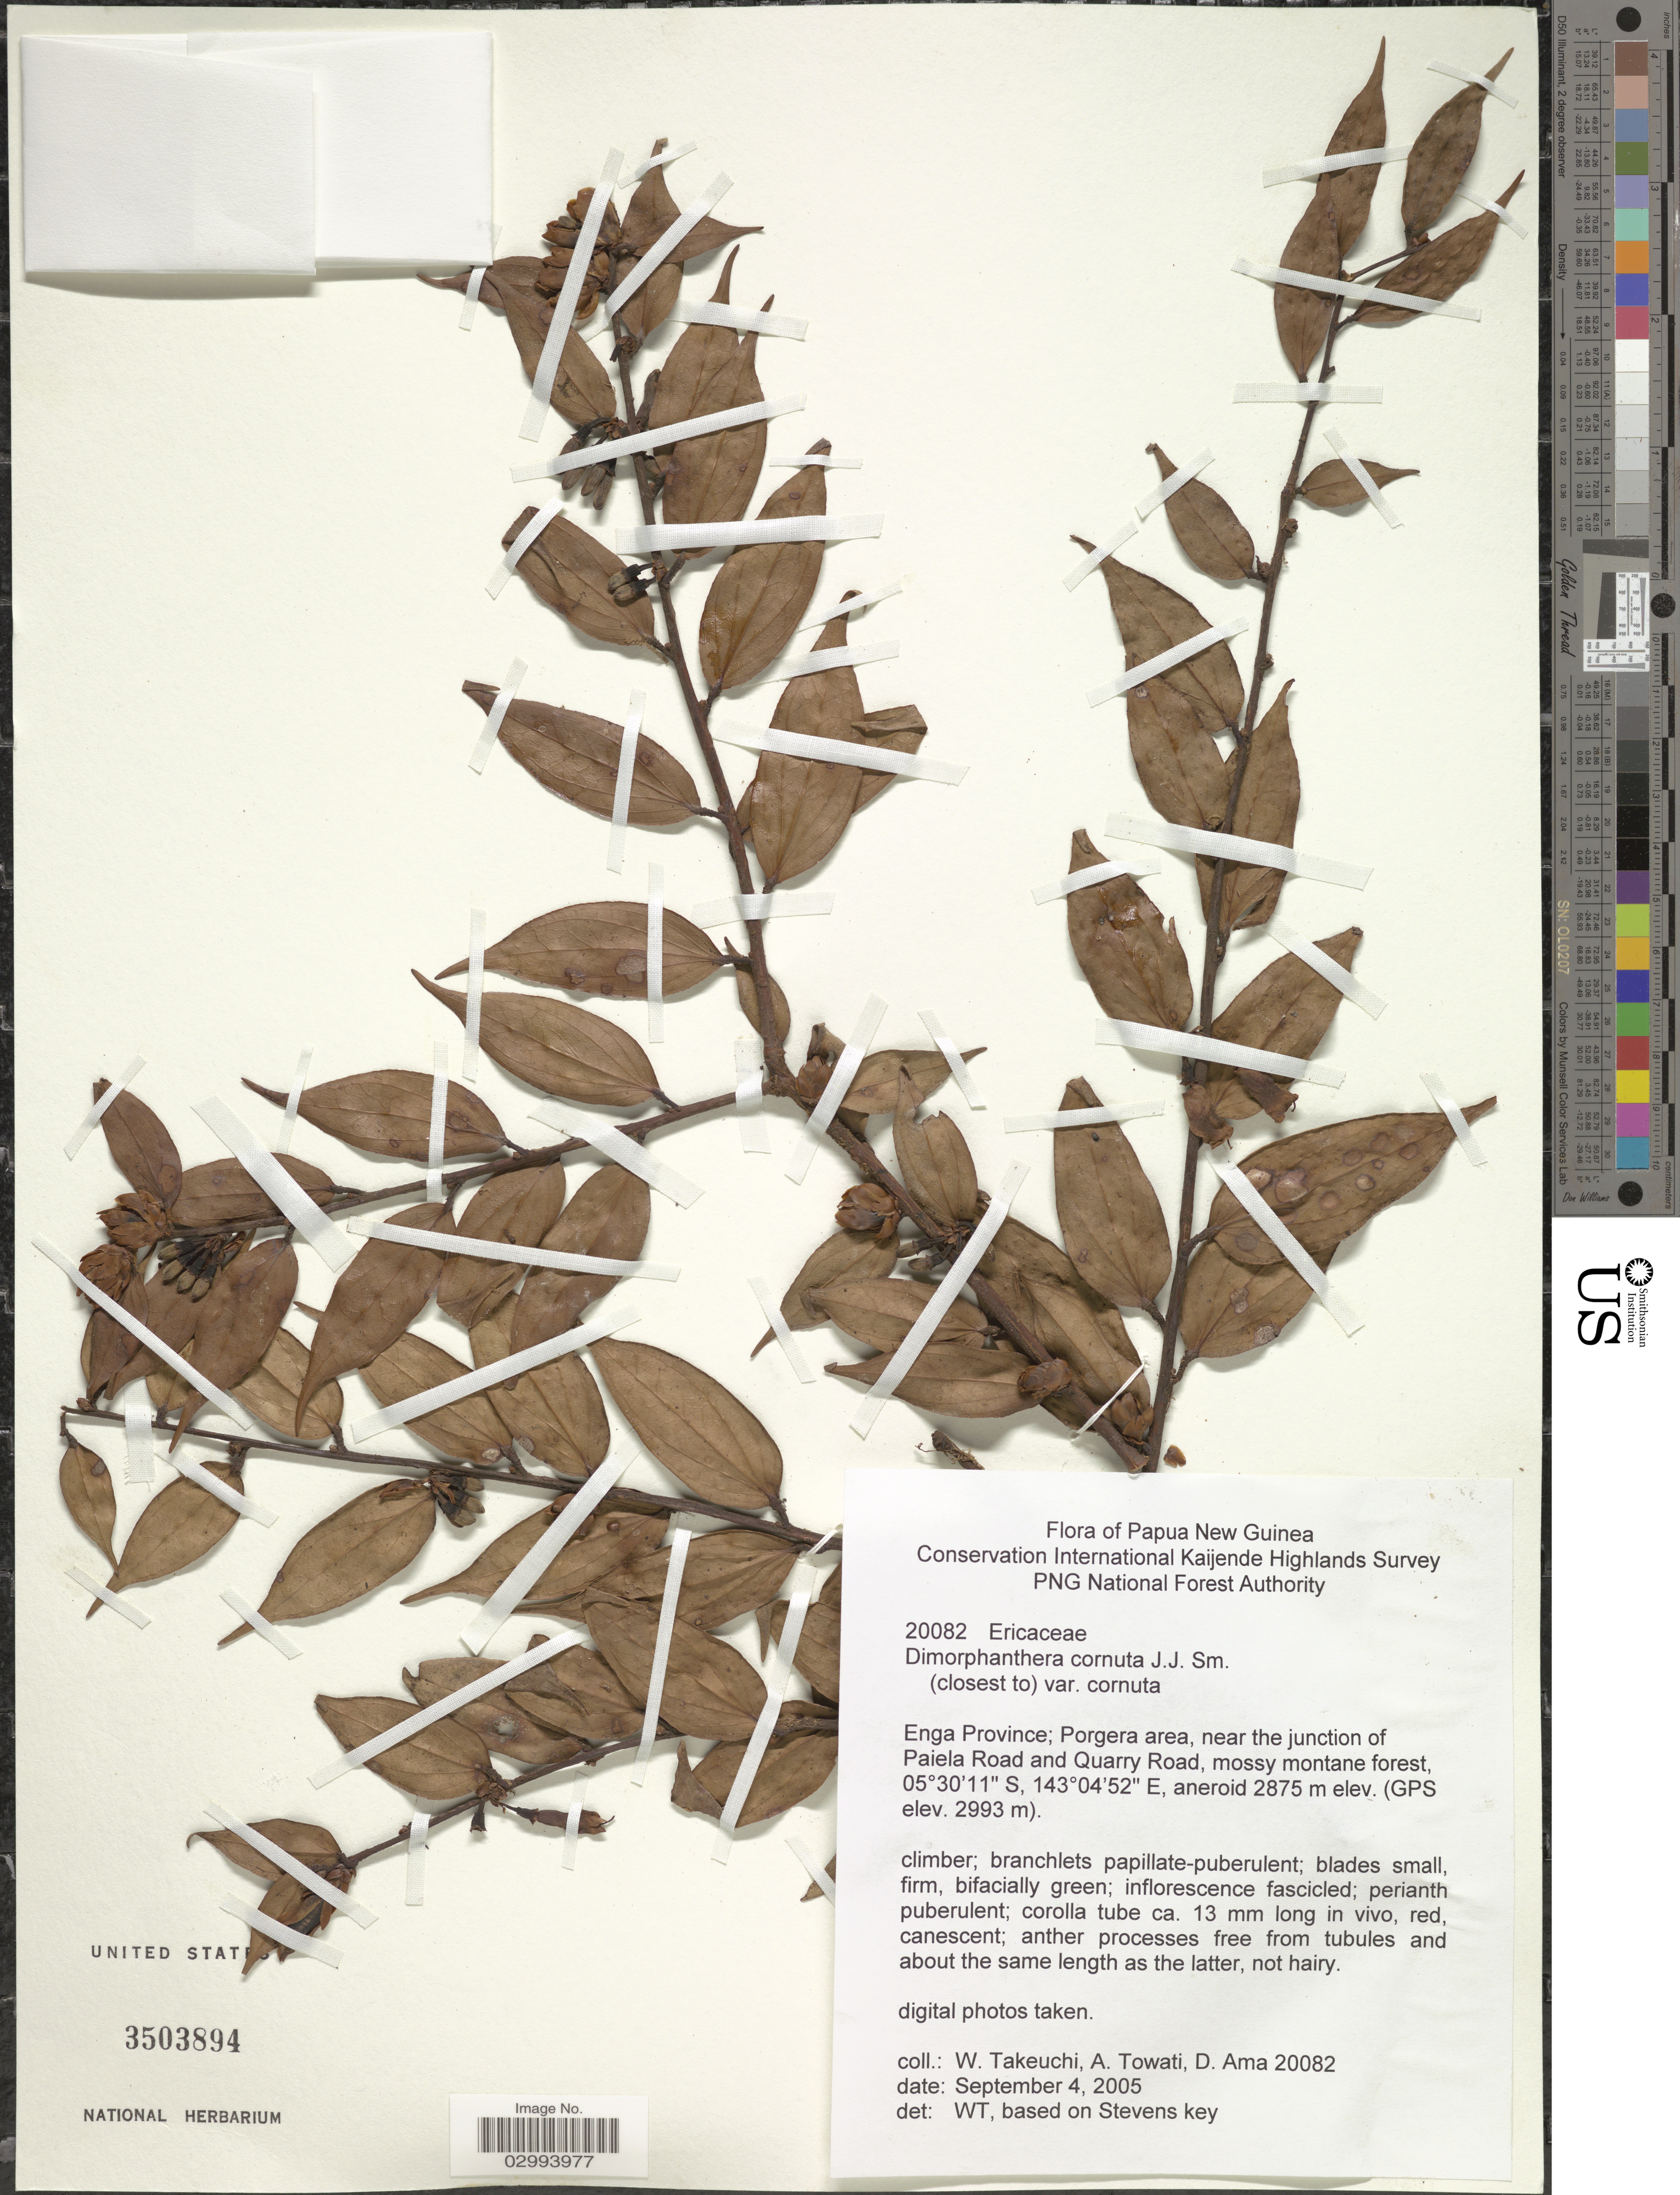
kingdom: Plantae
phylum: Tracheophyta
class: Magnoliopsida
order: Ericales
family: Ericaceae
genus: Dimorphanthera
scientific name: Dimorphanthera cornuta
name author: J.J. Sm.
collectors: W. Takeuchi, A. Towati & D. Ama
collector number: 20082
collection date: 2005-09-04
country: Papua New Guinea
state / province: Enga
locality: Enga Province; Porgera area, near the junction of Paiela Road and Quarry Road, mossy montane forest.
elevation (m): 2875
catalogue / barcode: US 3503894